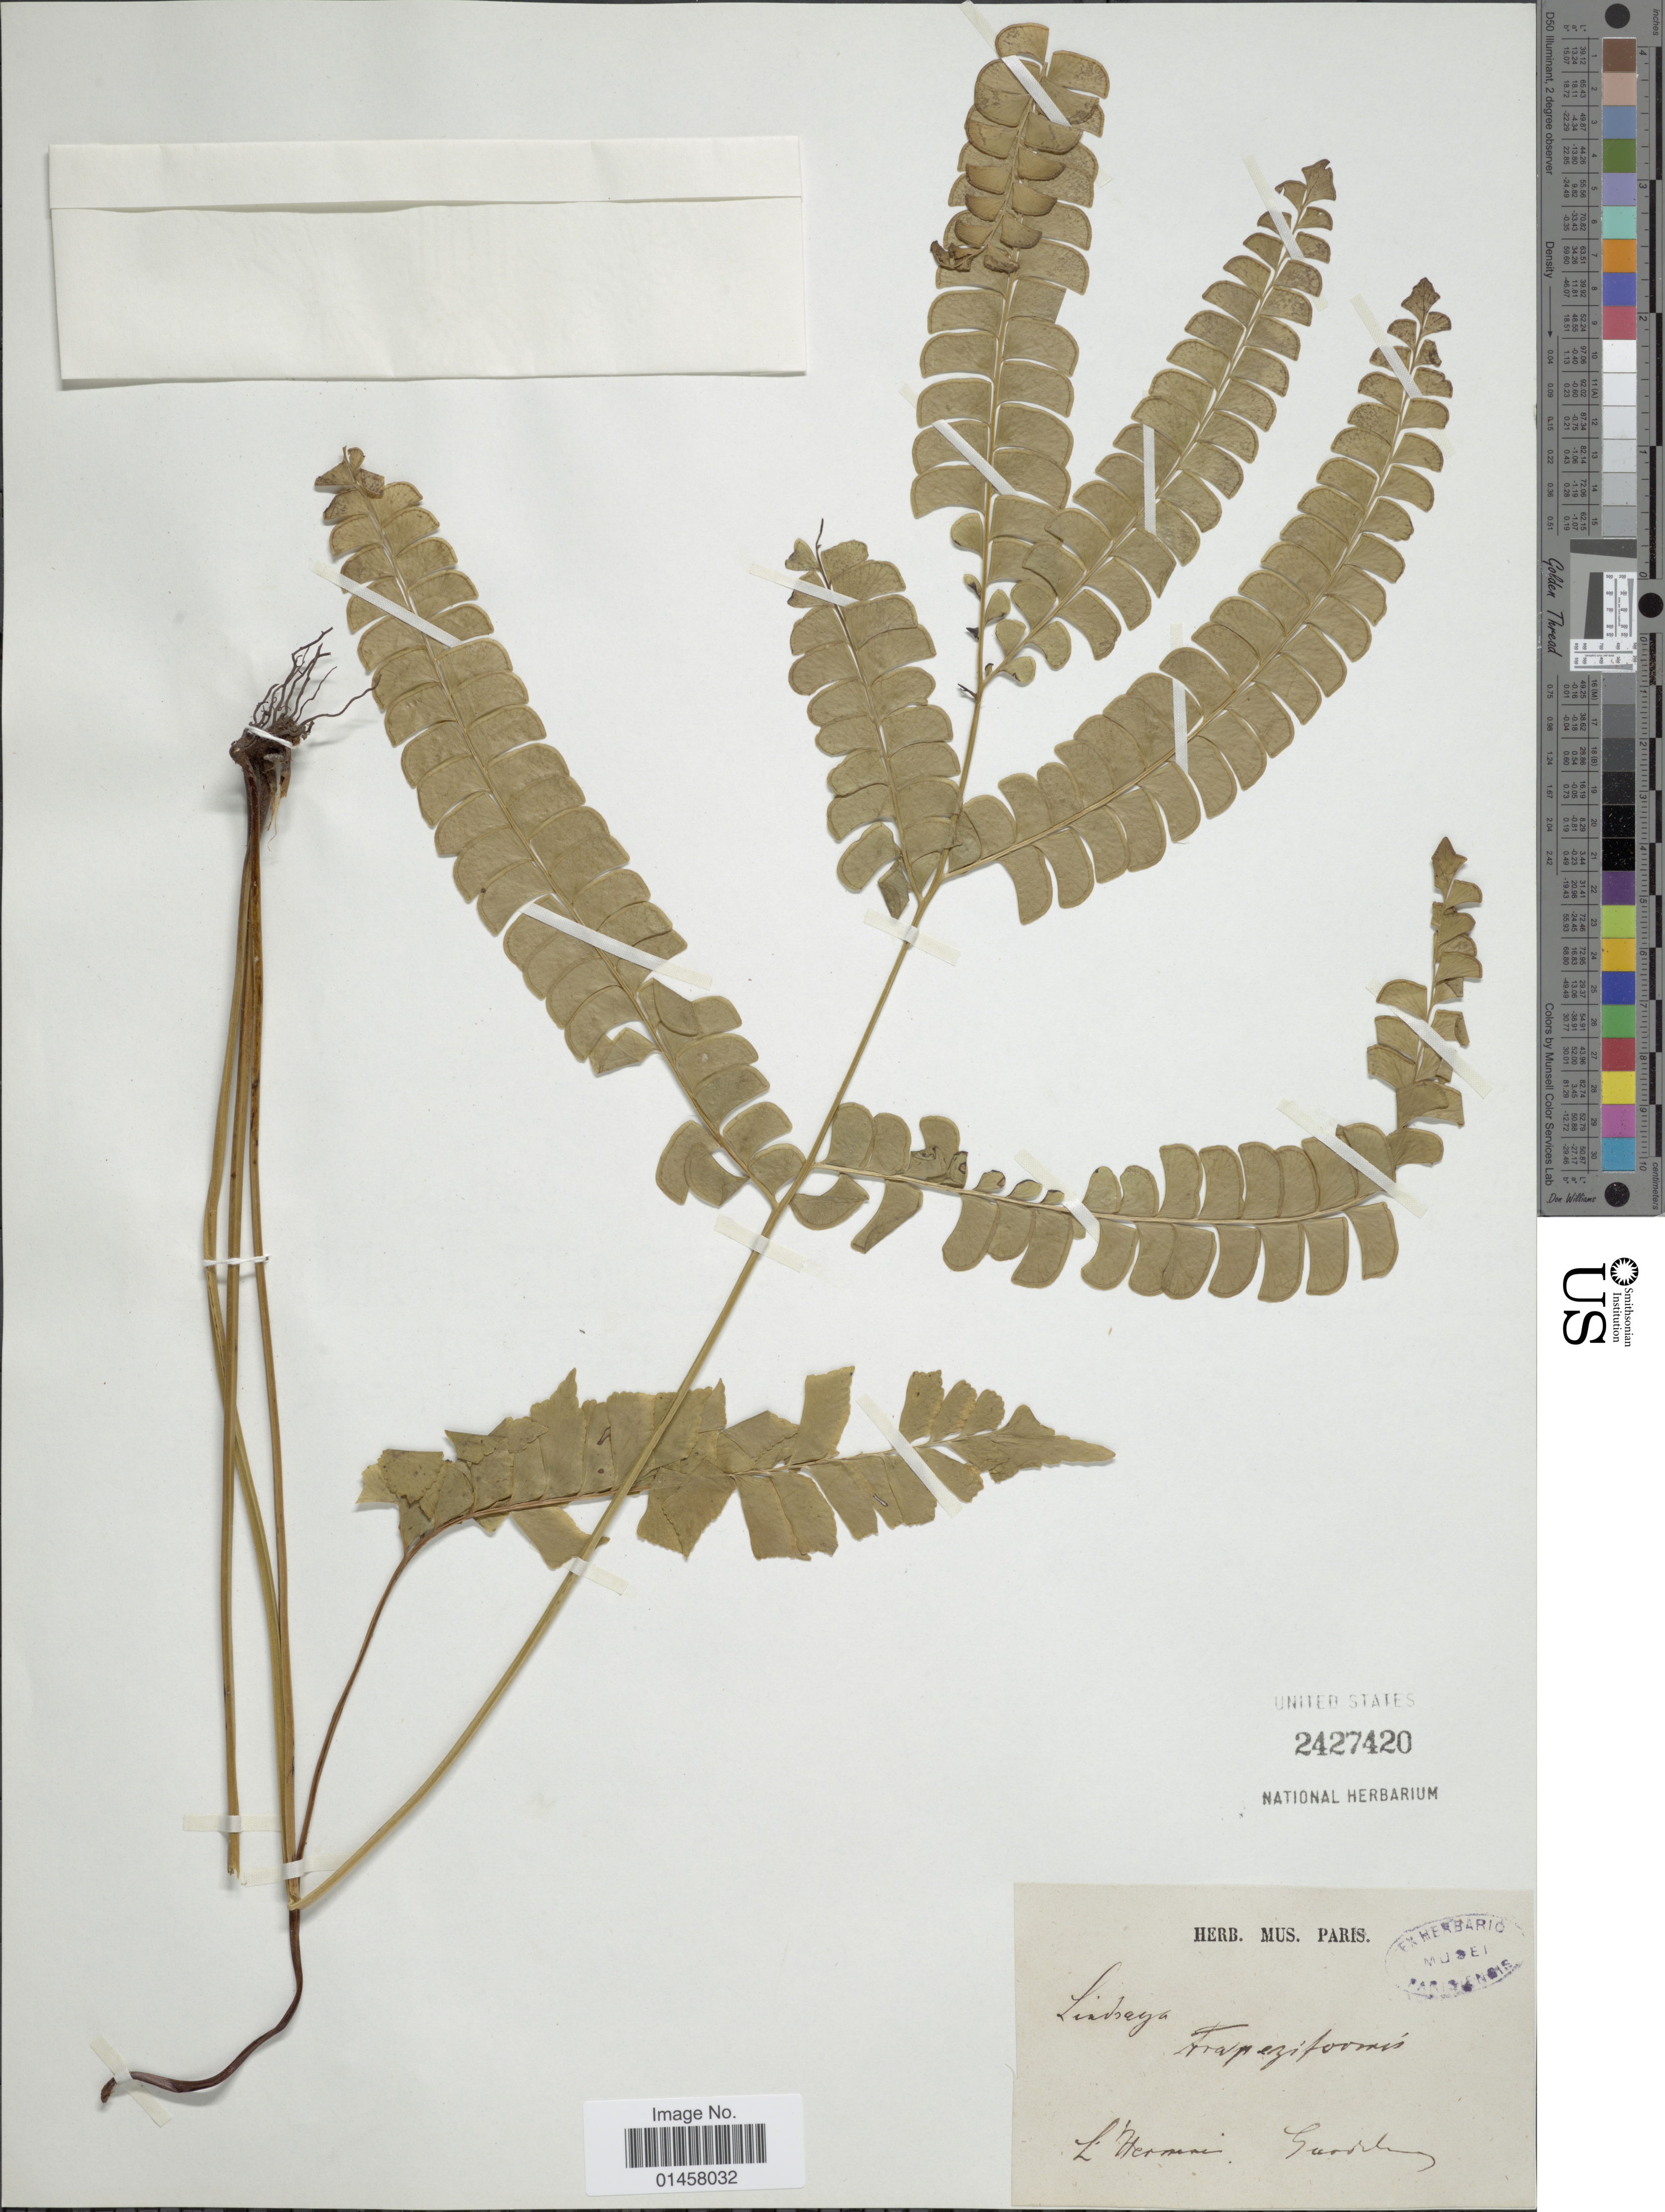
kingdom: Plantae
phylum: Tracheophyta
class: Polypodiopsida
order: Polypodiales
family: Lindsaeaceae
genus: Lindsaea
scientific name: Lindsaea lancea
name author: (L.) Bedd.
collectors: -. L'Herminier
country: Guadeloupe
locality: Guadeloupe [interpreted]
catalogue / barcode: US 2427420